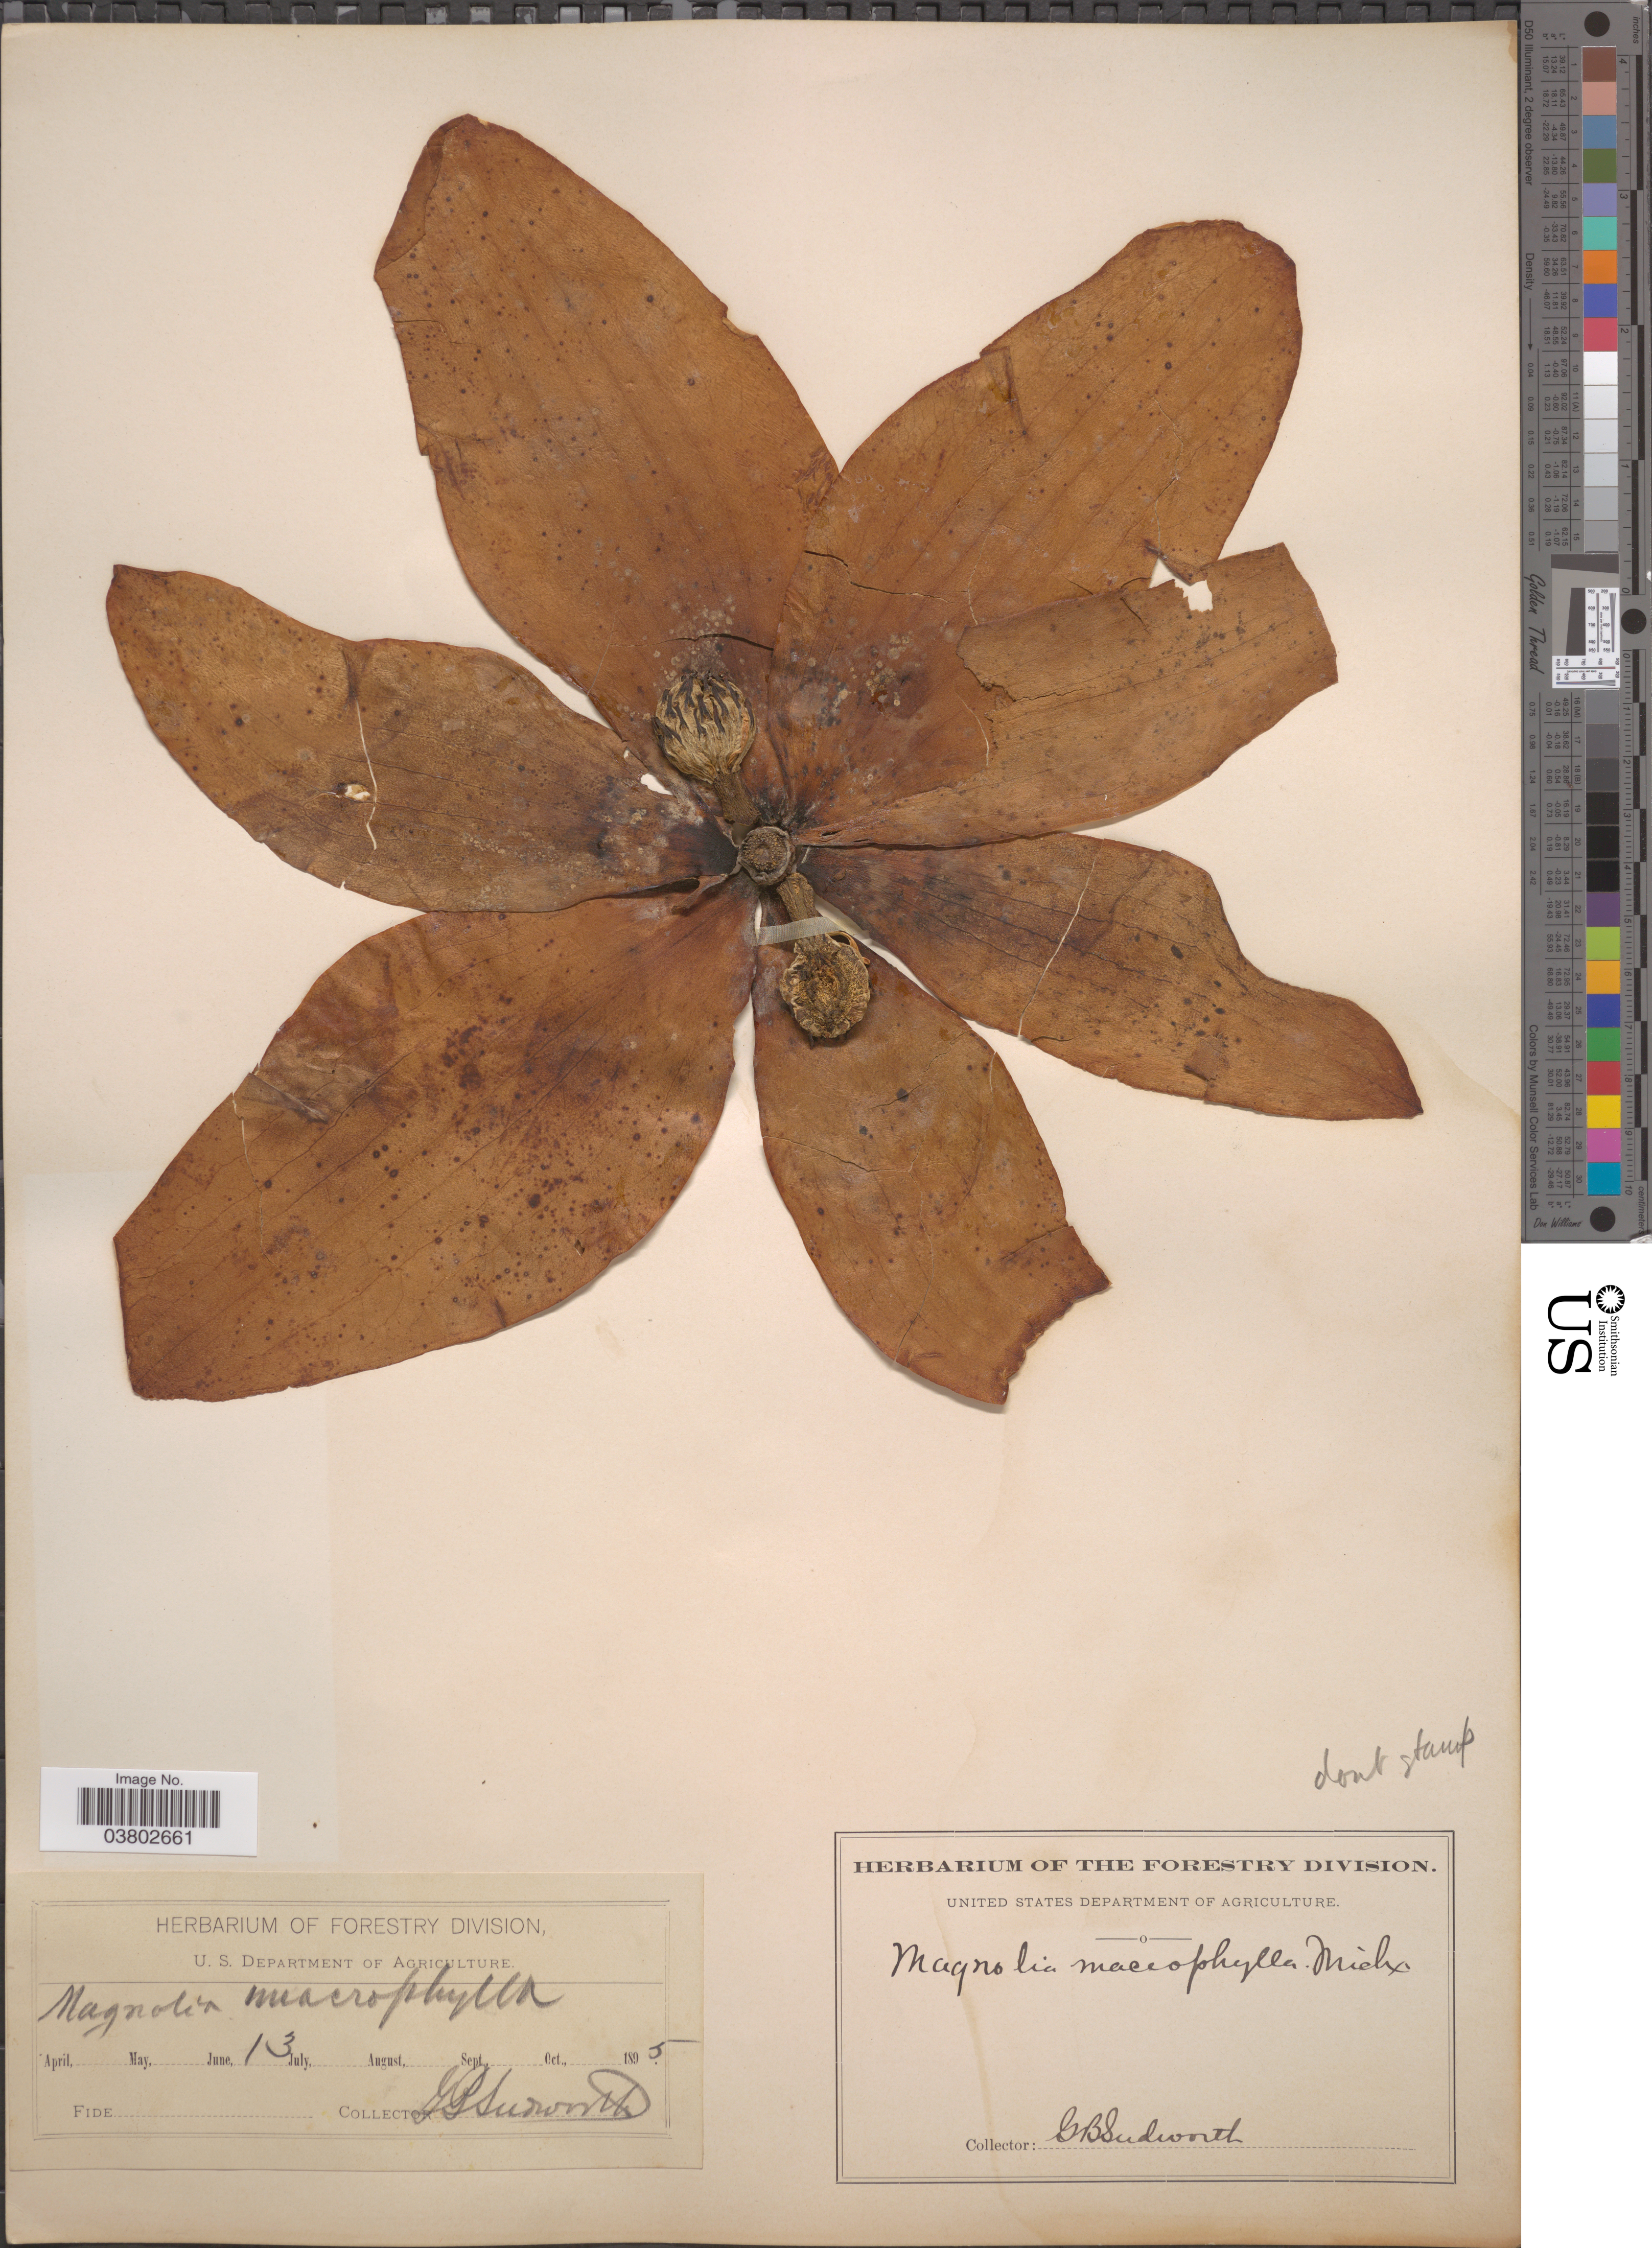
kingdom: Plantae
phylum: Tracheophyta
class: Magnoliopsida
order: Magnoliales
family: Magnoliaceae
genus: Magnolia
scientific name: Magnolia macrophylla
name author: Michx.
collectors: G. B. Sudworth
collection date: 1895-06-13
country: United States